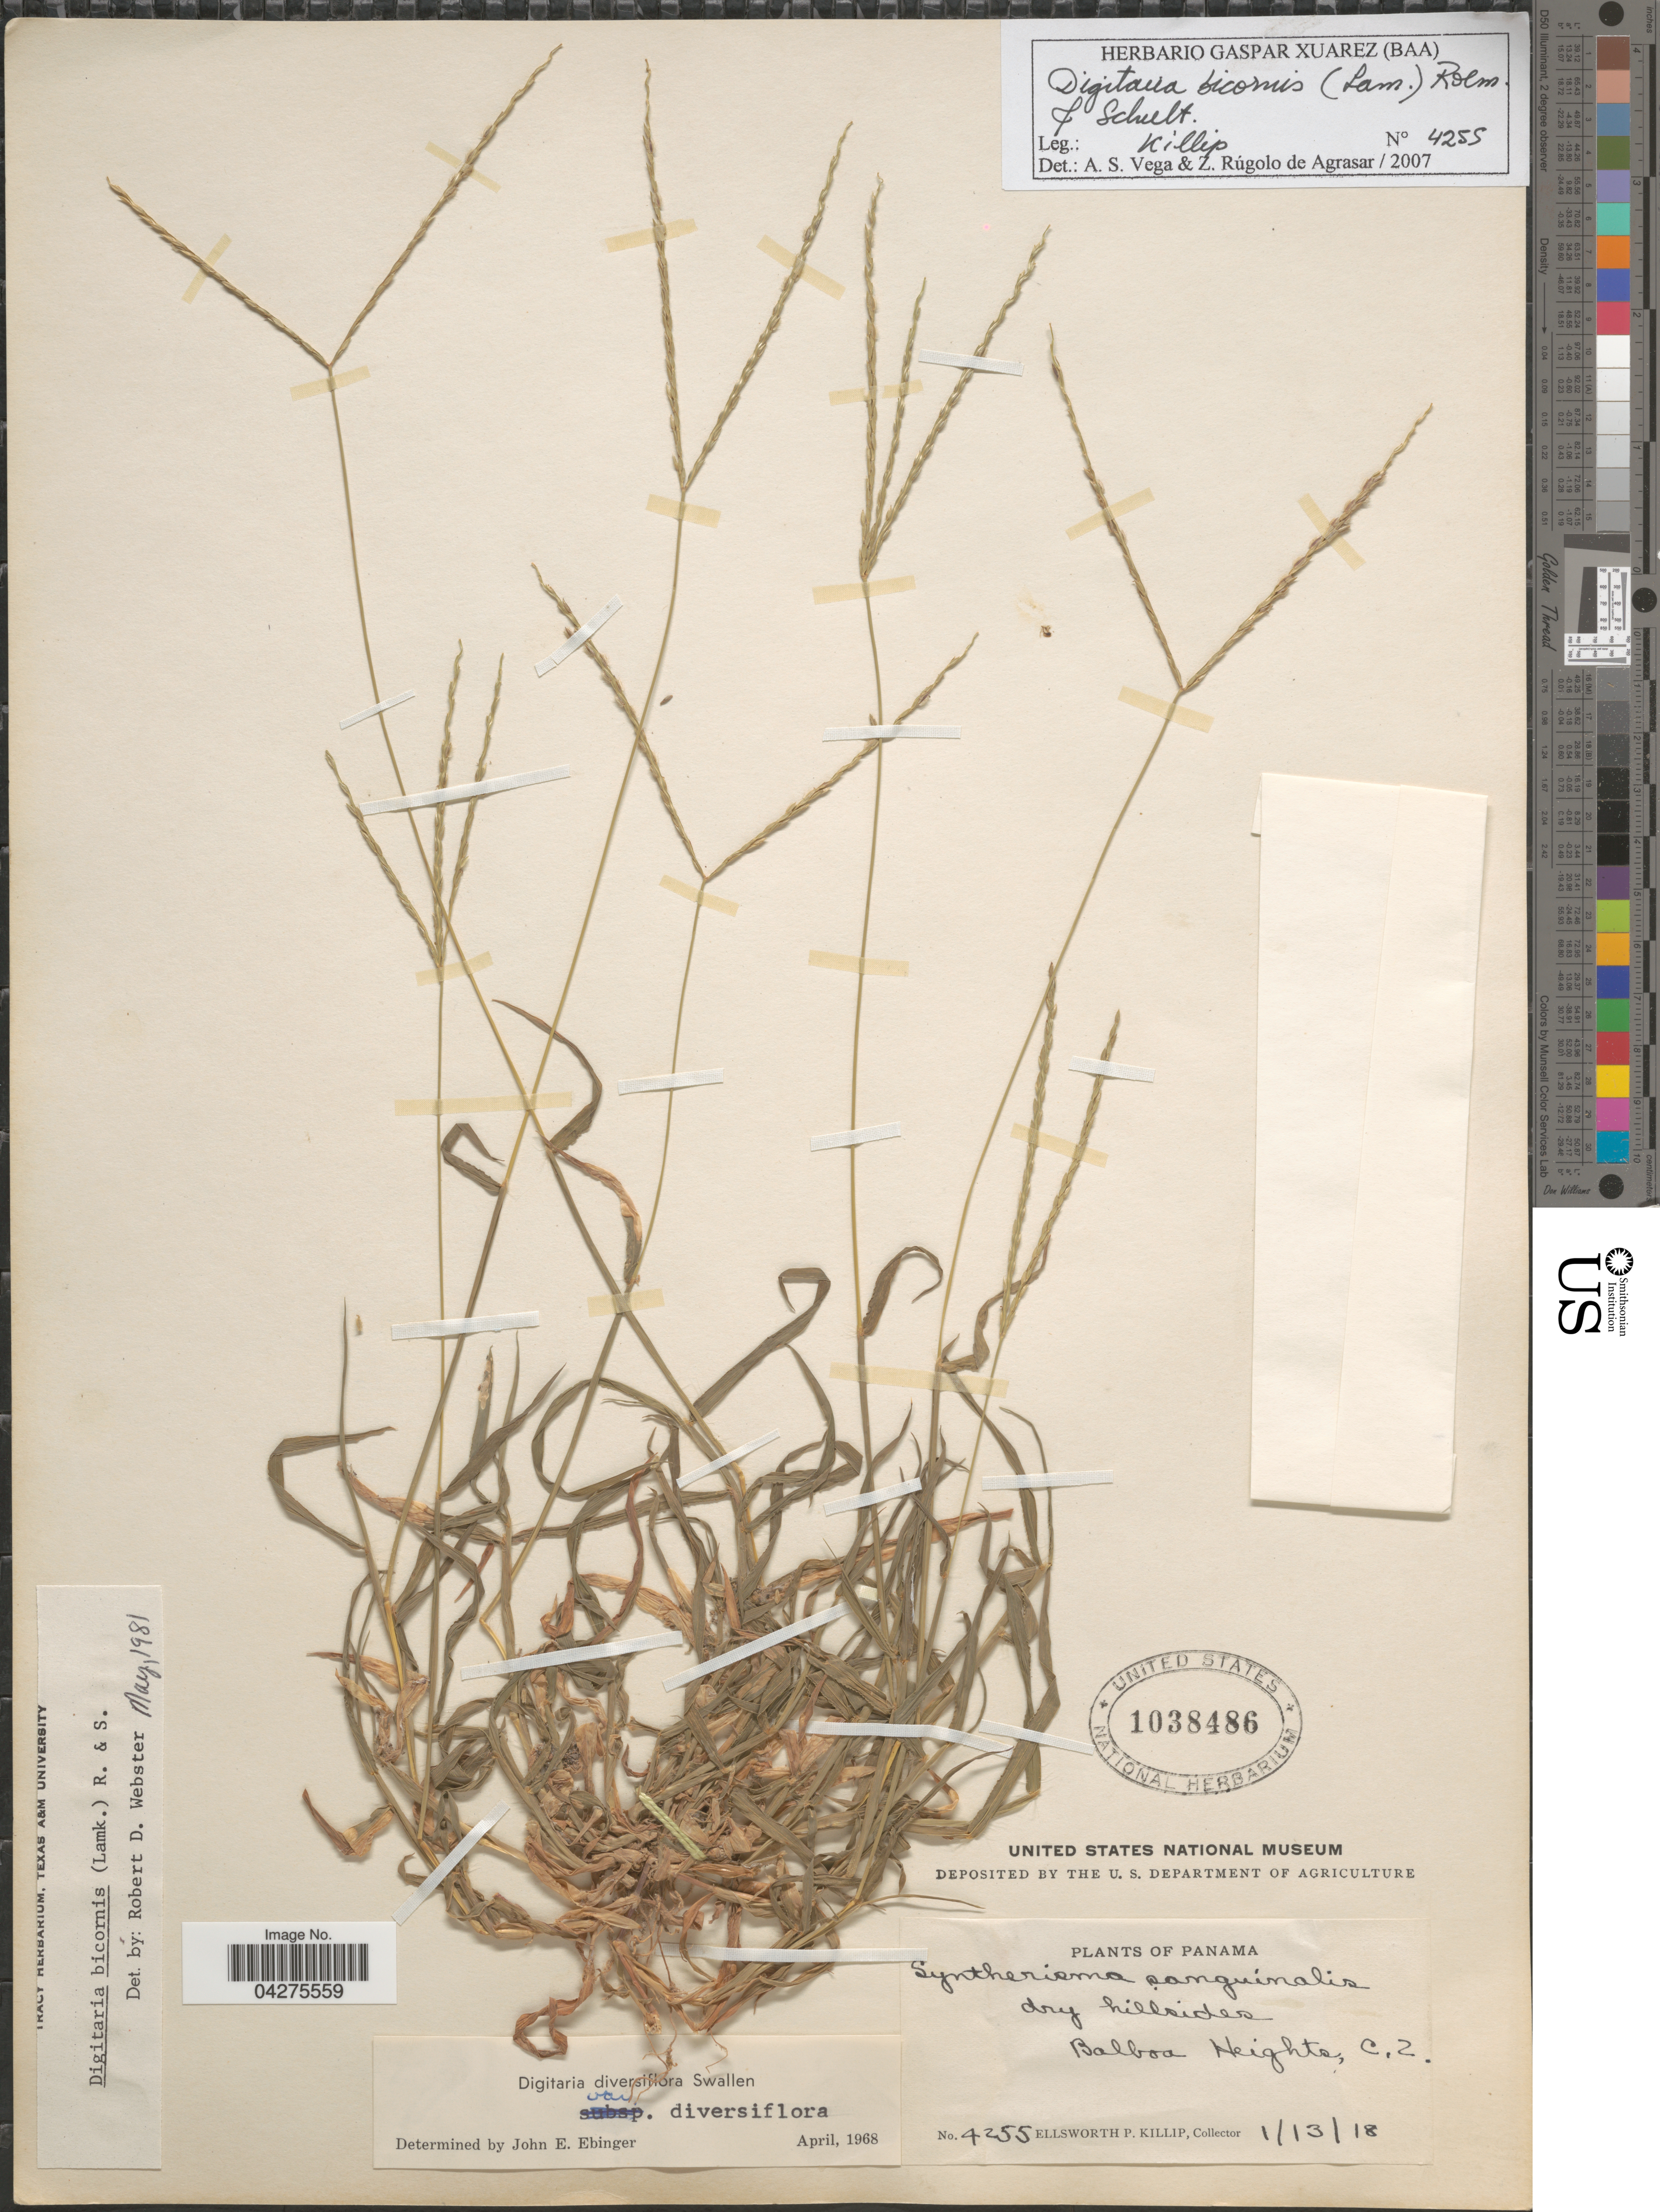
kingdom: Plantae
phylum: Tracheophyta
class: Liliopsida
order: Poales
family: Poaceae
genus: Digitaria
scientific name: Digitaria bicornis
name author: (Lam.) Roem. & Schult.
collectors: E. P. Killip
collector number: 4255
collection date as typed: Transcribed d/m/y: 13/1/18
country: Panama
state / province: Colón / Panamá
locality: Balboa Heights, C.Z.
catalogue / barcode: US 1038486